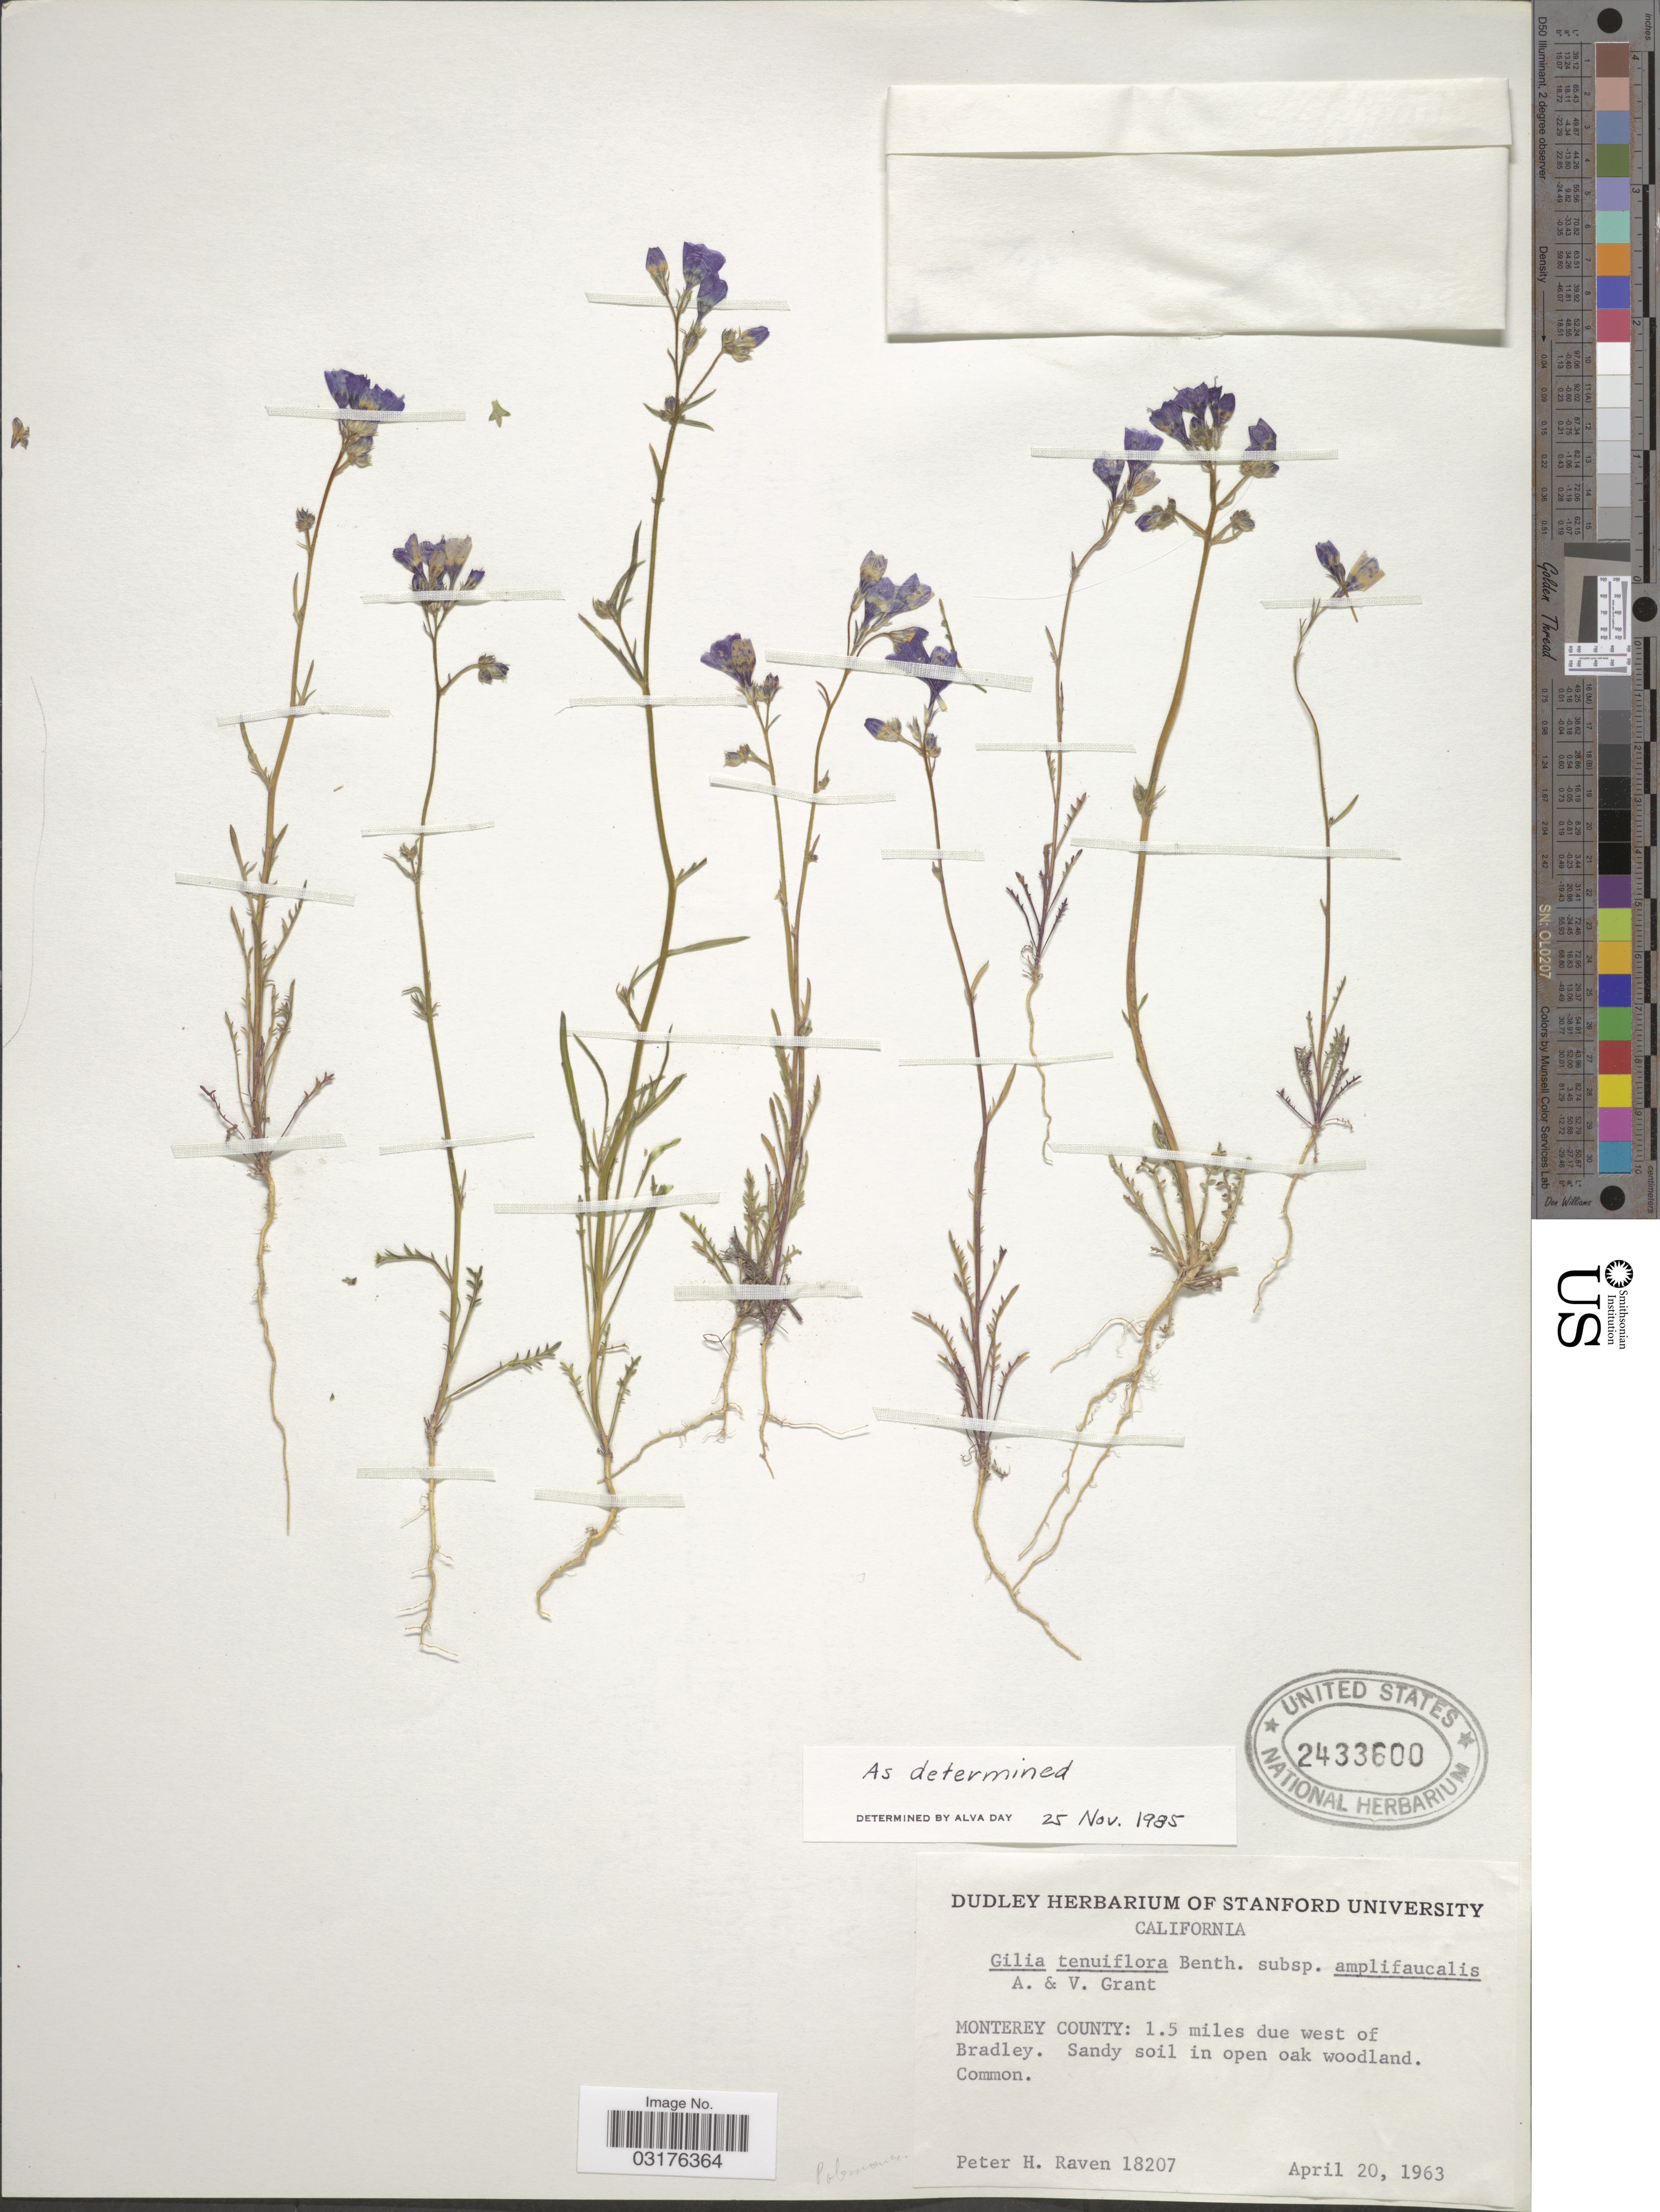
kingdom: Plantae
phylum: Tracheophyta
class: Magnoliopsida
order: Ericales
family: Polemoniaceae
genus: Gilia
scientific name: Gilia tenuiflora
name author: Benth.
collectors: P. Raven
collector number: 18207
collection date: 1963-04-20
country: United States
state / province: California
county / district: Monterey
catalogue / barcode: US 2433600